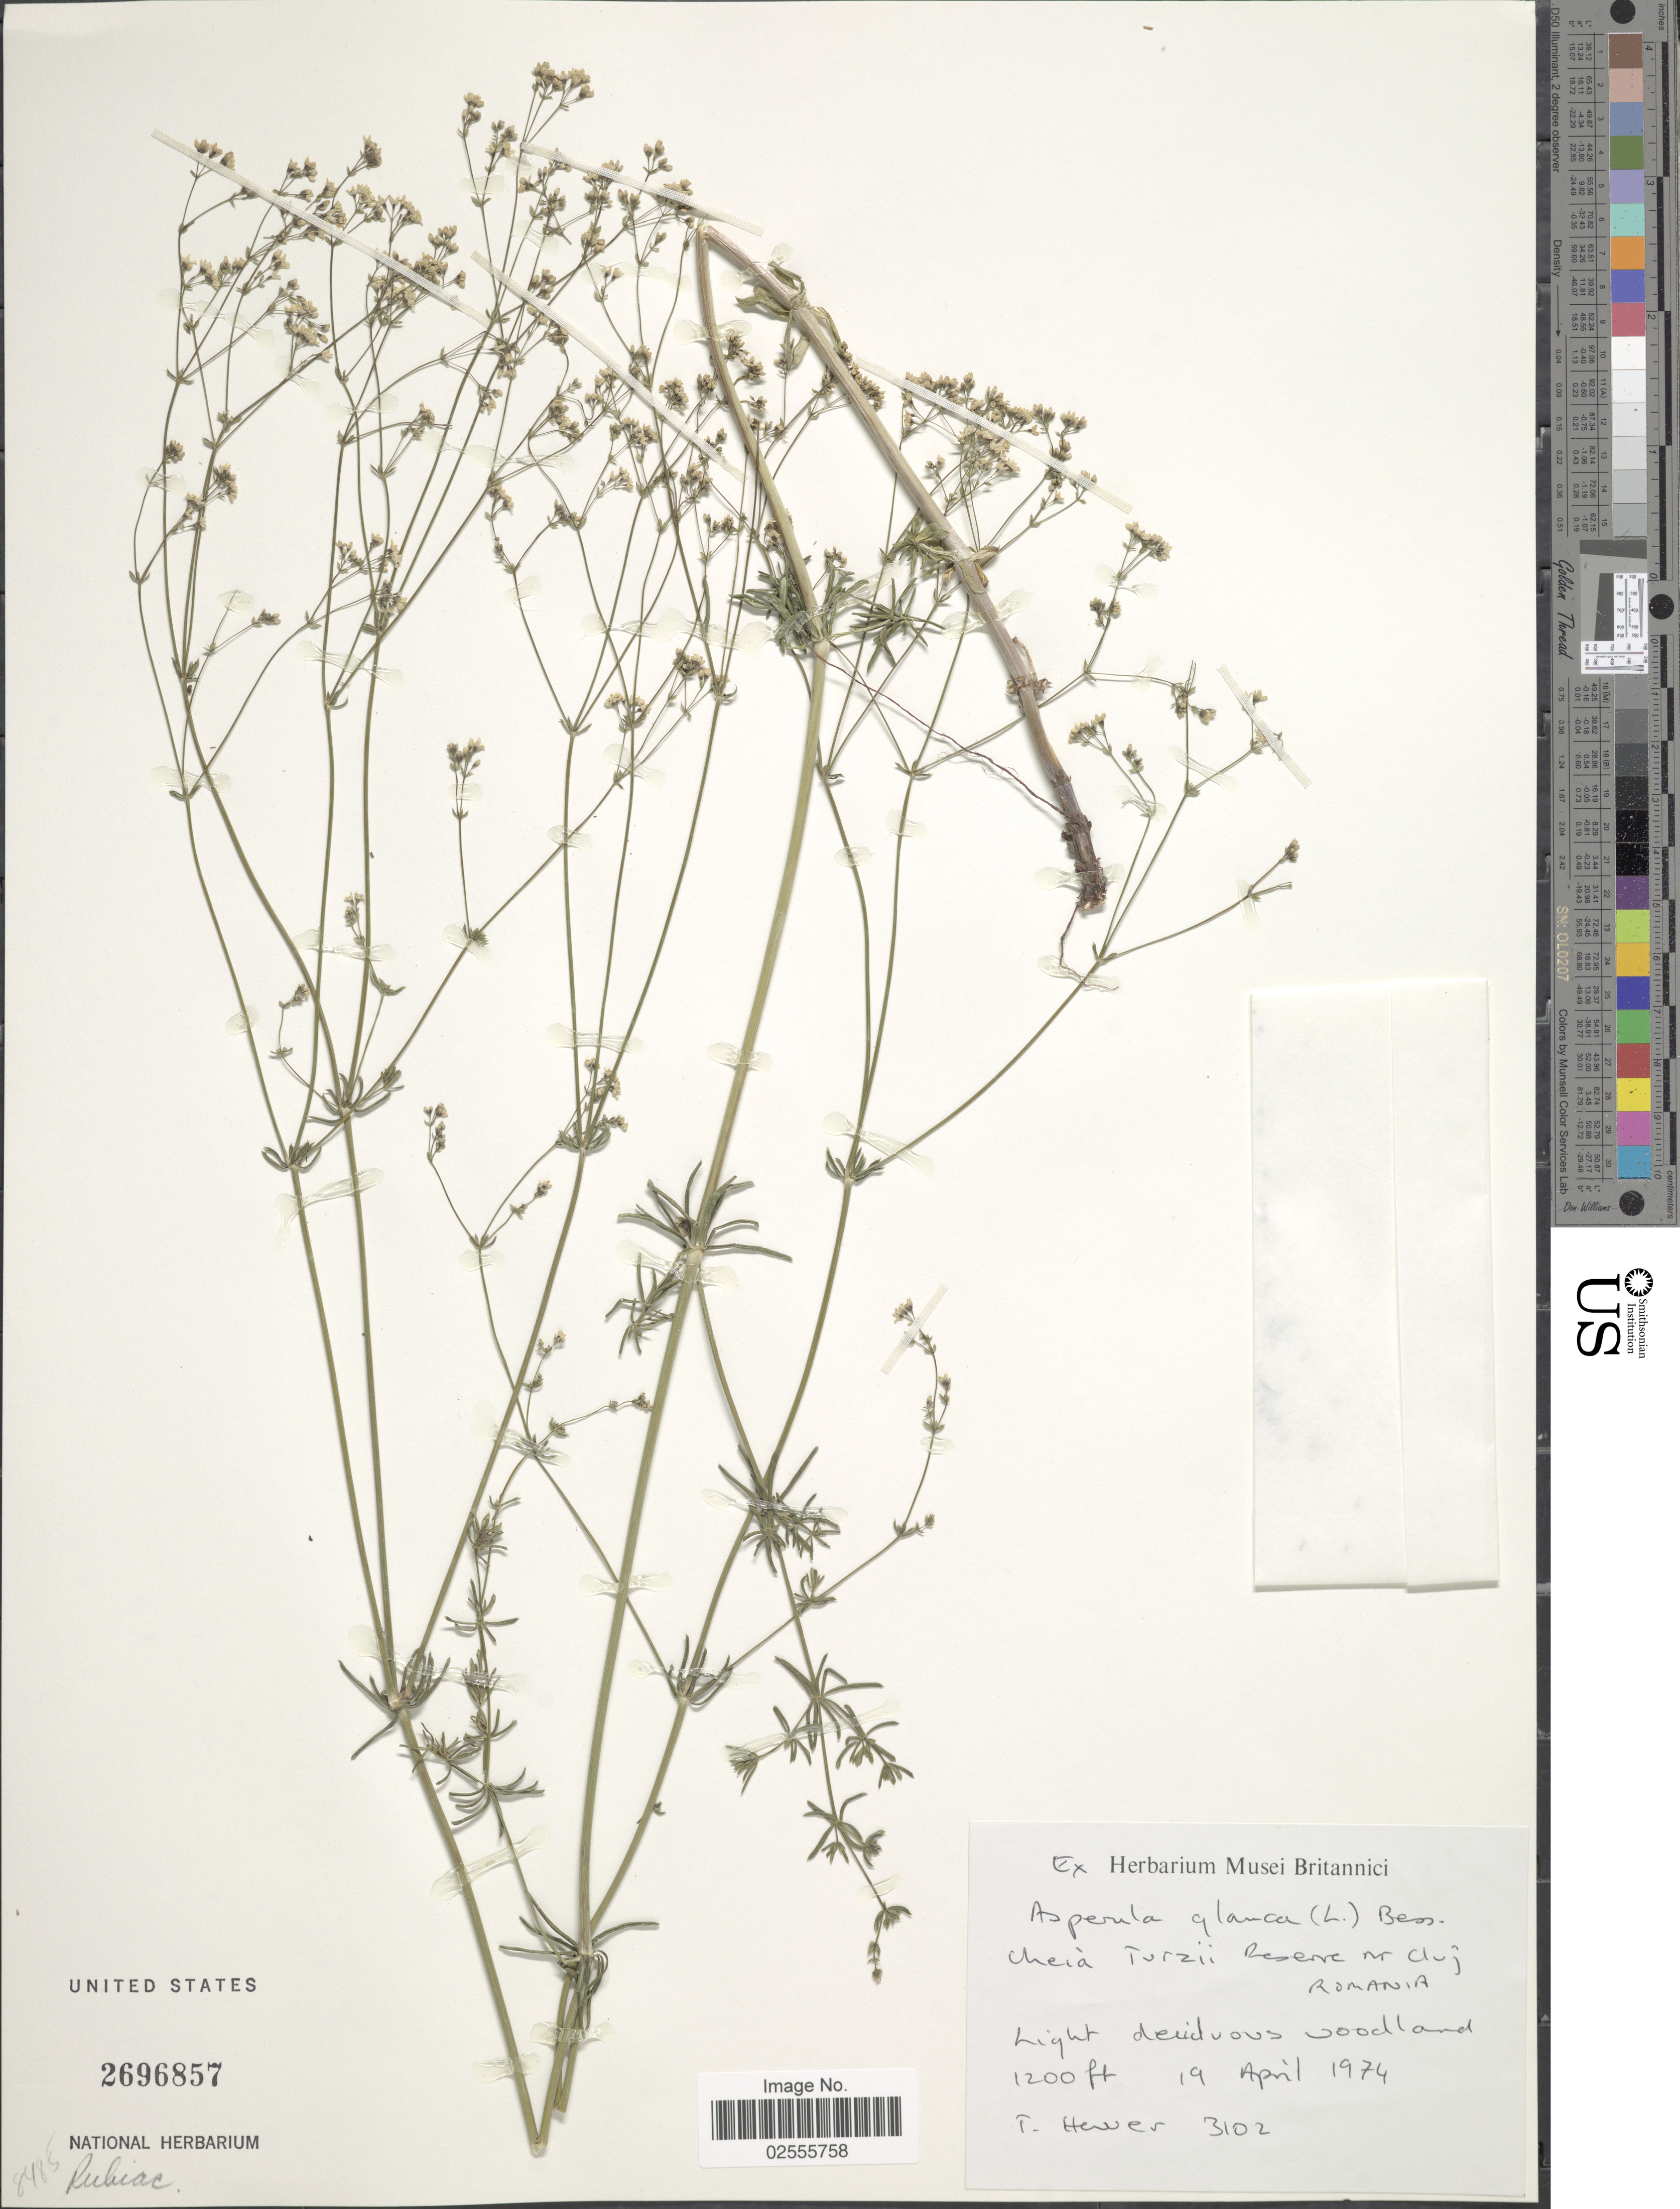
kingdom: Plantae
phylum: Tracheophyta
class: Magnoliopsida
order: Gentianales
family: Rubiaceae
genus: Asperula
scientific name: Asperula glauca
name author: L.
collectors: T. Hewer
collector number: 3102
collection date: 1974-04-19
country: Romania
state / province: Cluj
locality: Cheia Turzii Reserve nr Cluj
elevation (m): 366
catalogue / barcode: US 2696857